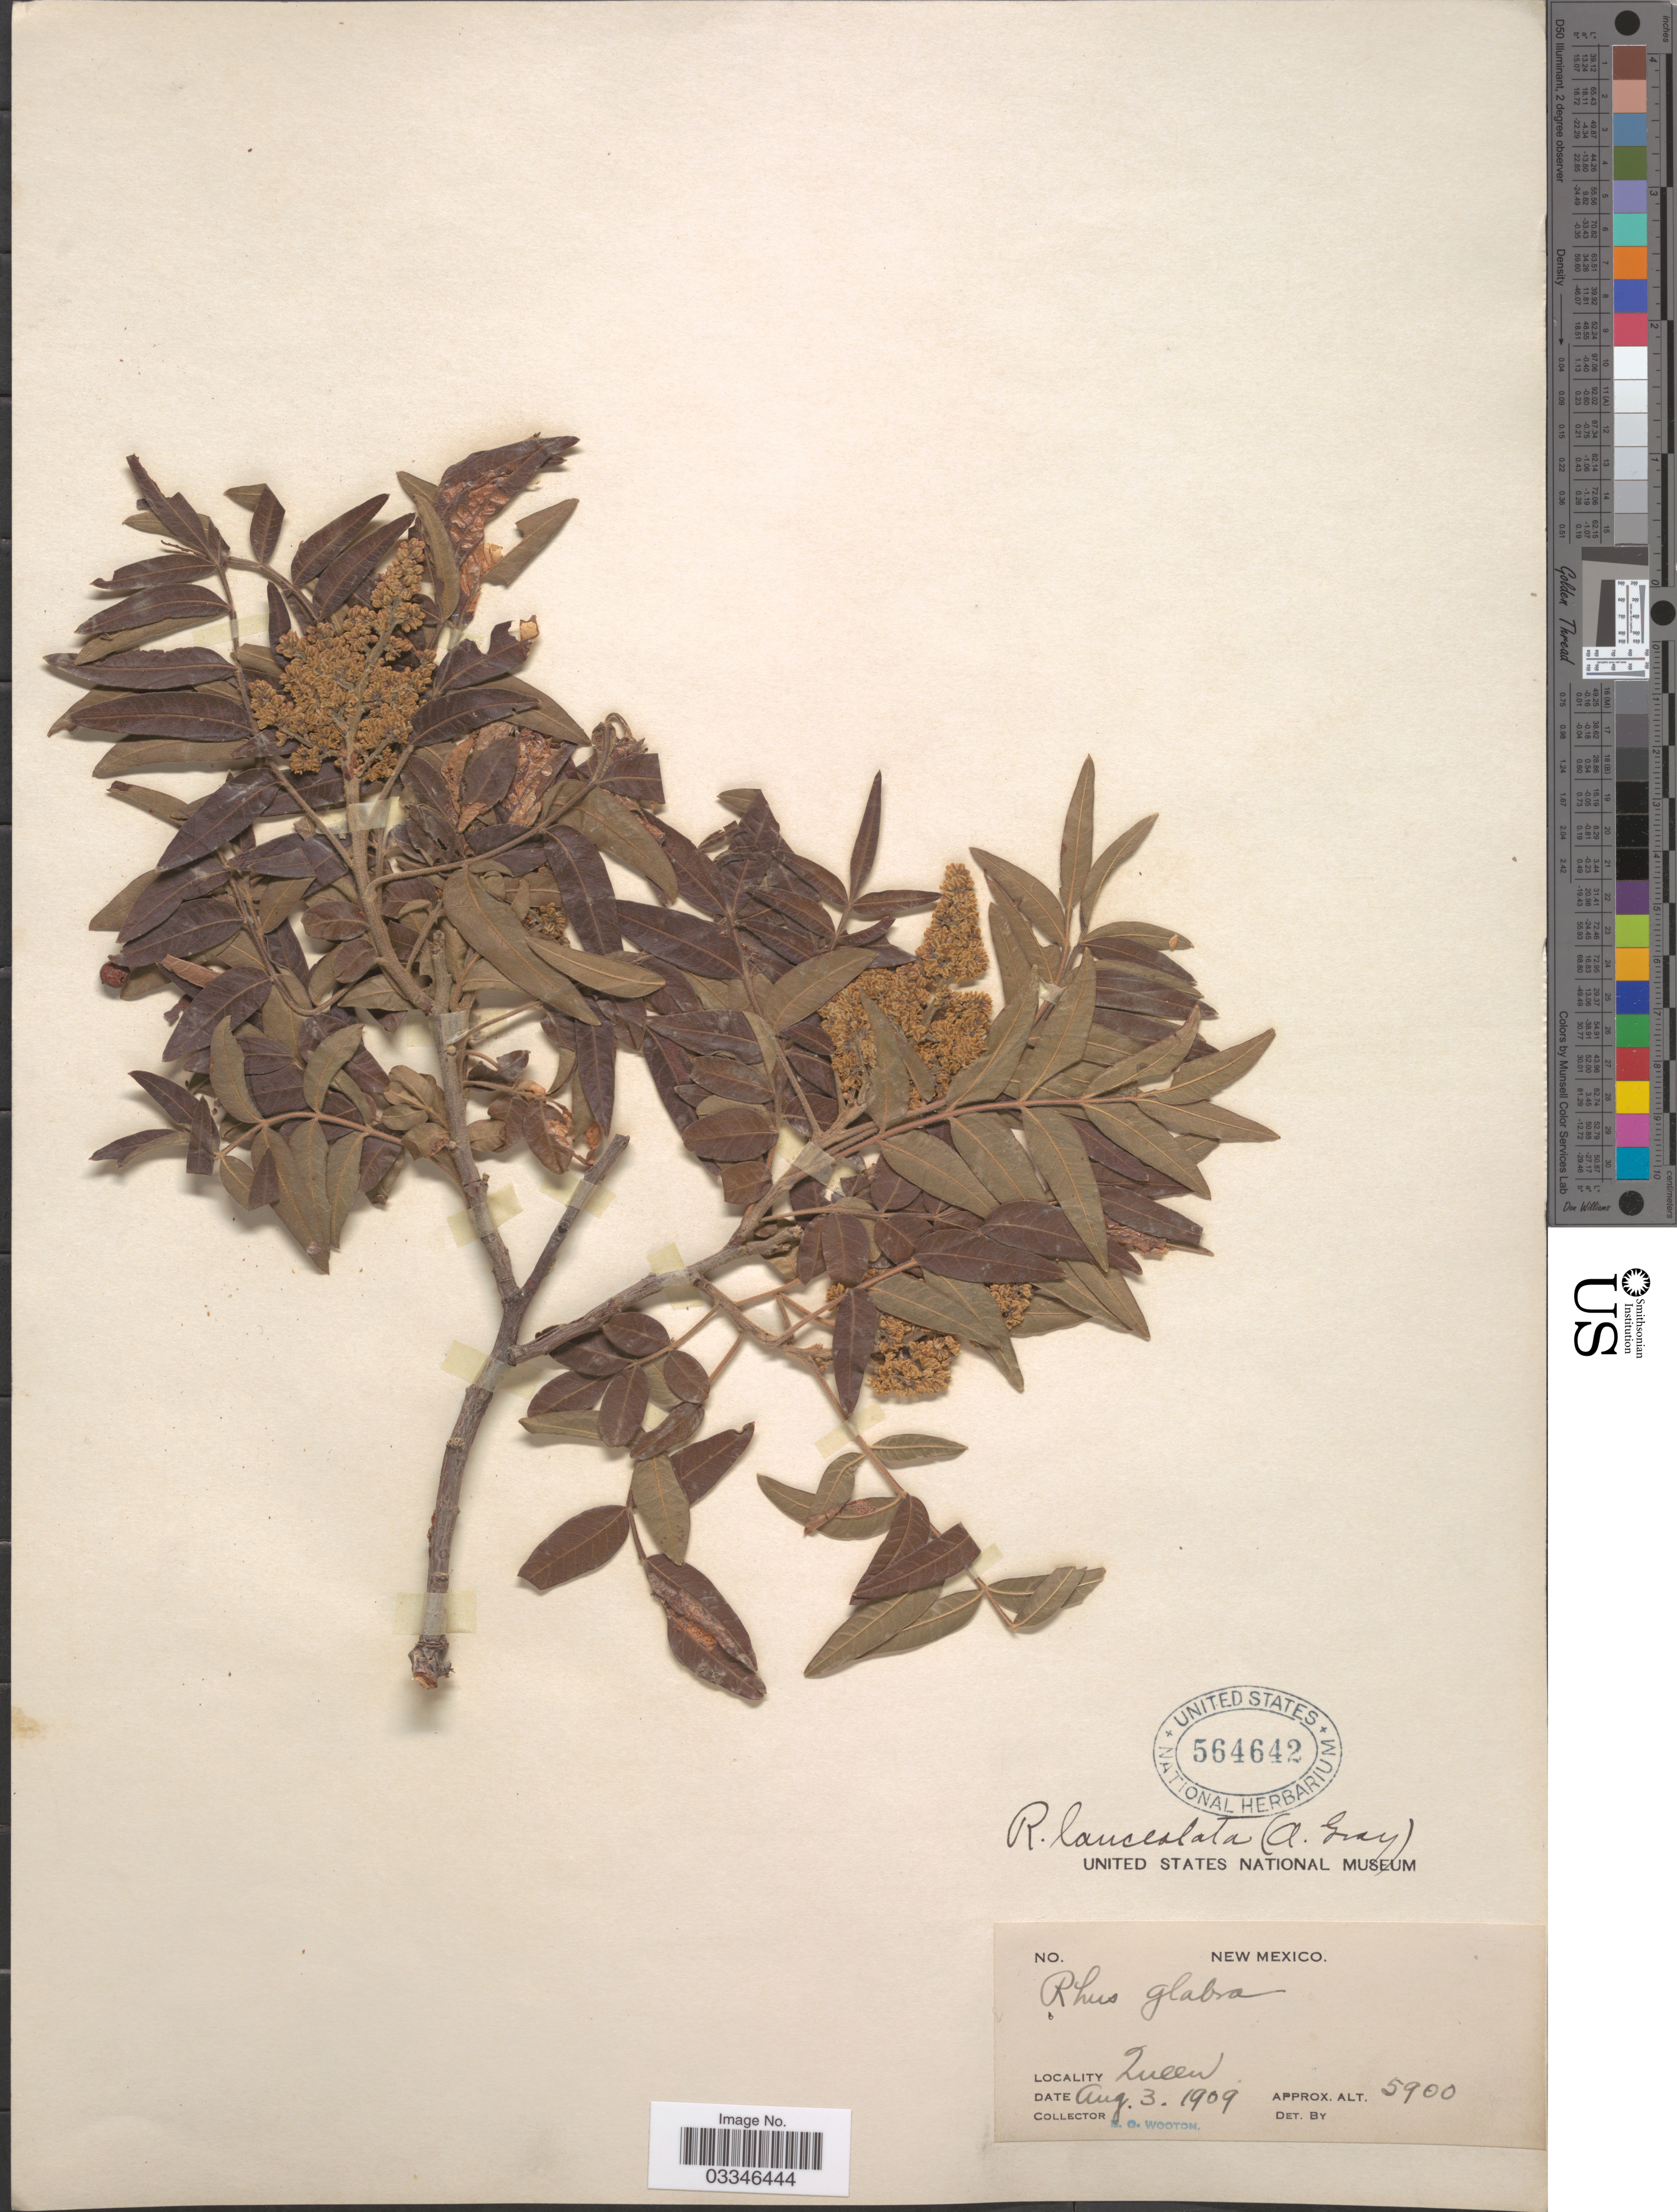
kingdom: Plantae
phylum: Tracheophyta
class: Magnoliopsida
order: Sapindales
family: Anacardiaceae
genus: Rhus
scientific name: Rhus lanceolata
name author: (A. Gray) Britton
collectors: E. O. Wooton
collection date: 1909-08-03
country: United States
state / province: New Mexico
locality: Queen.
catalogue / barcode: US 564642